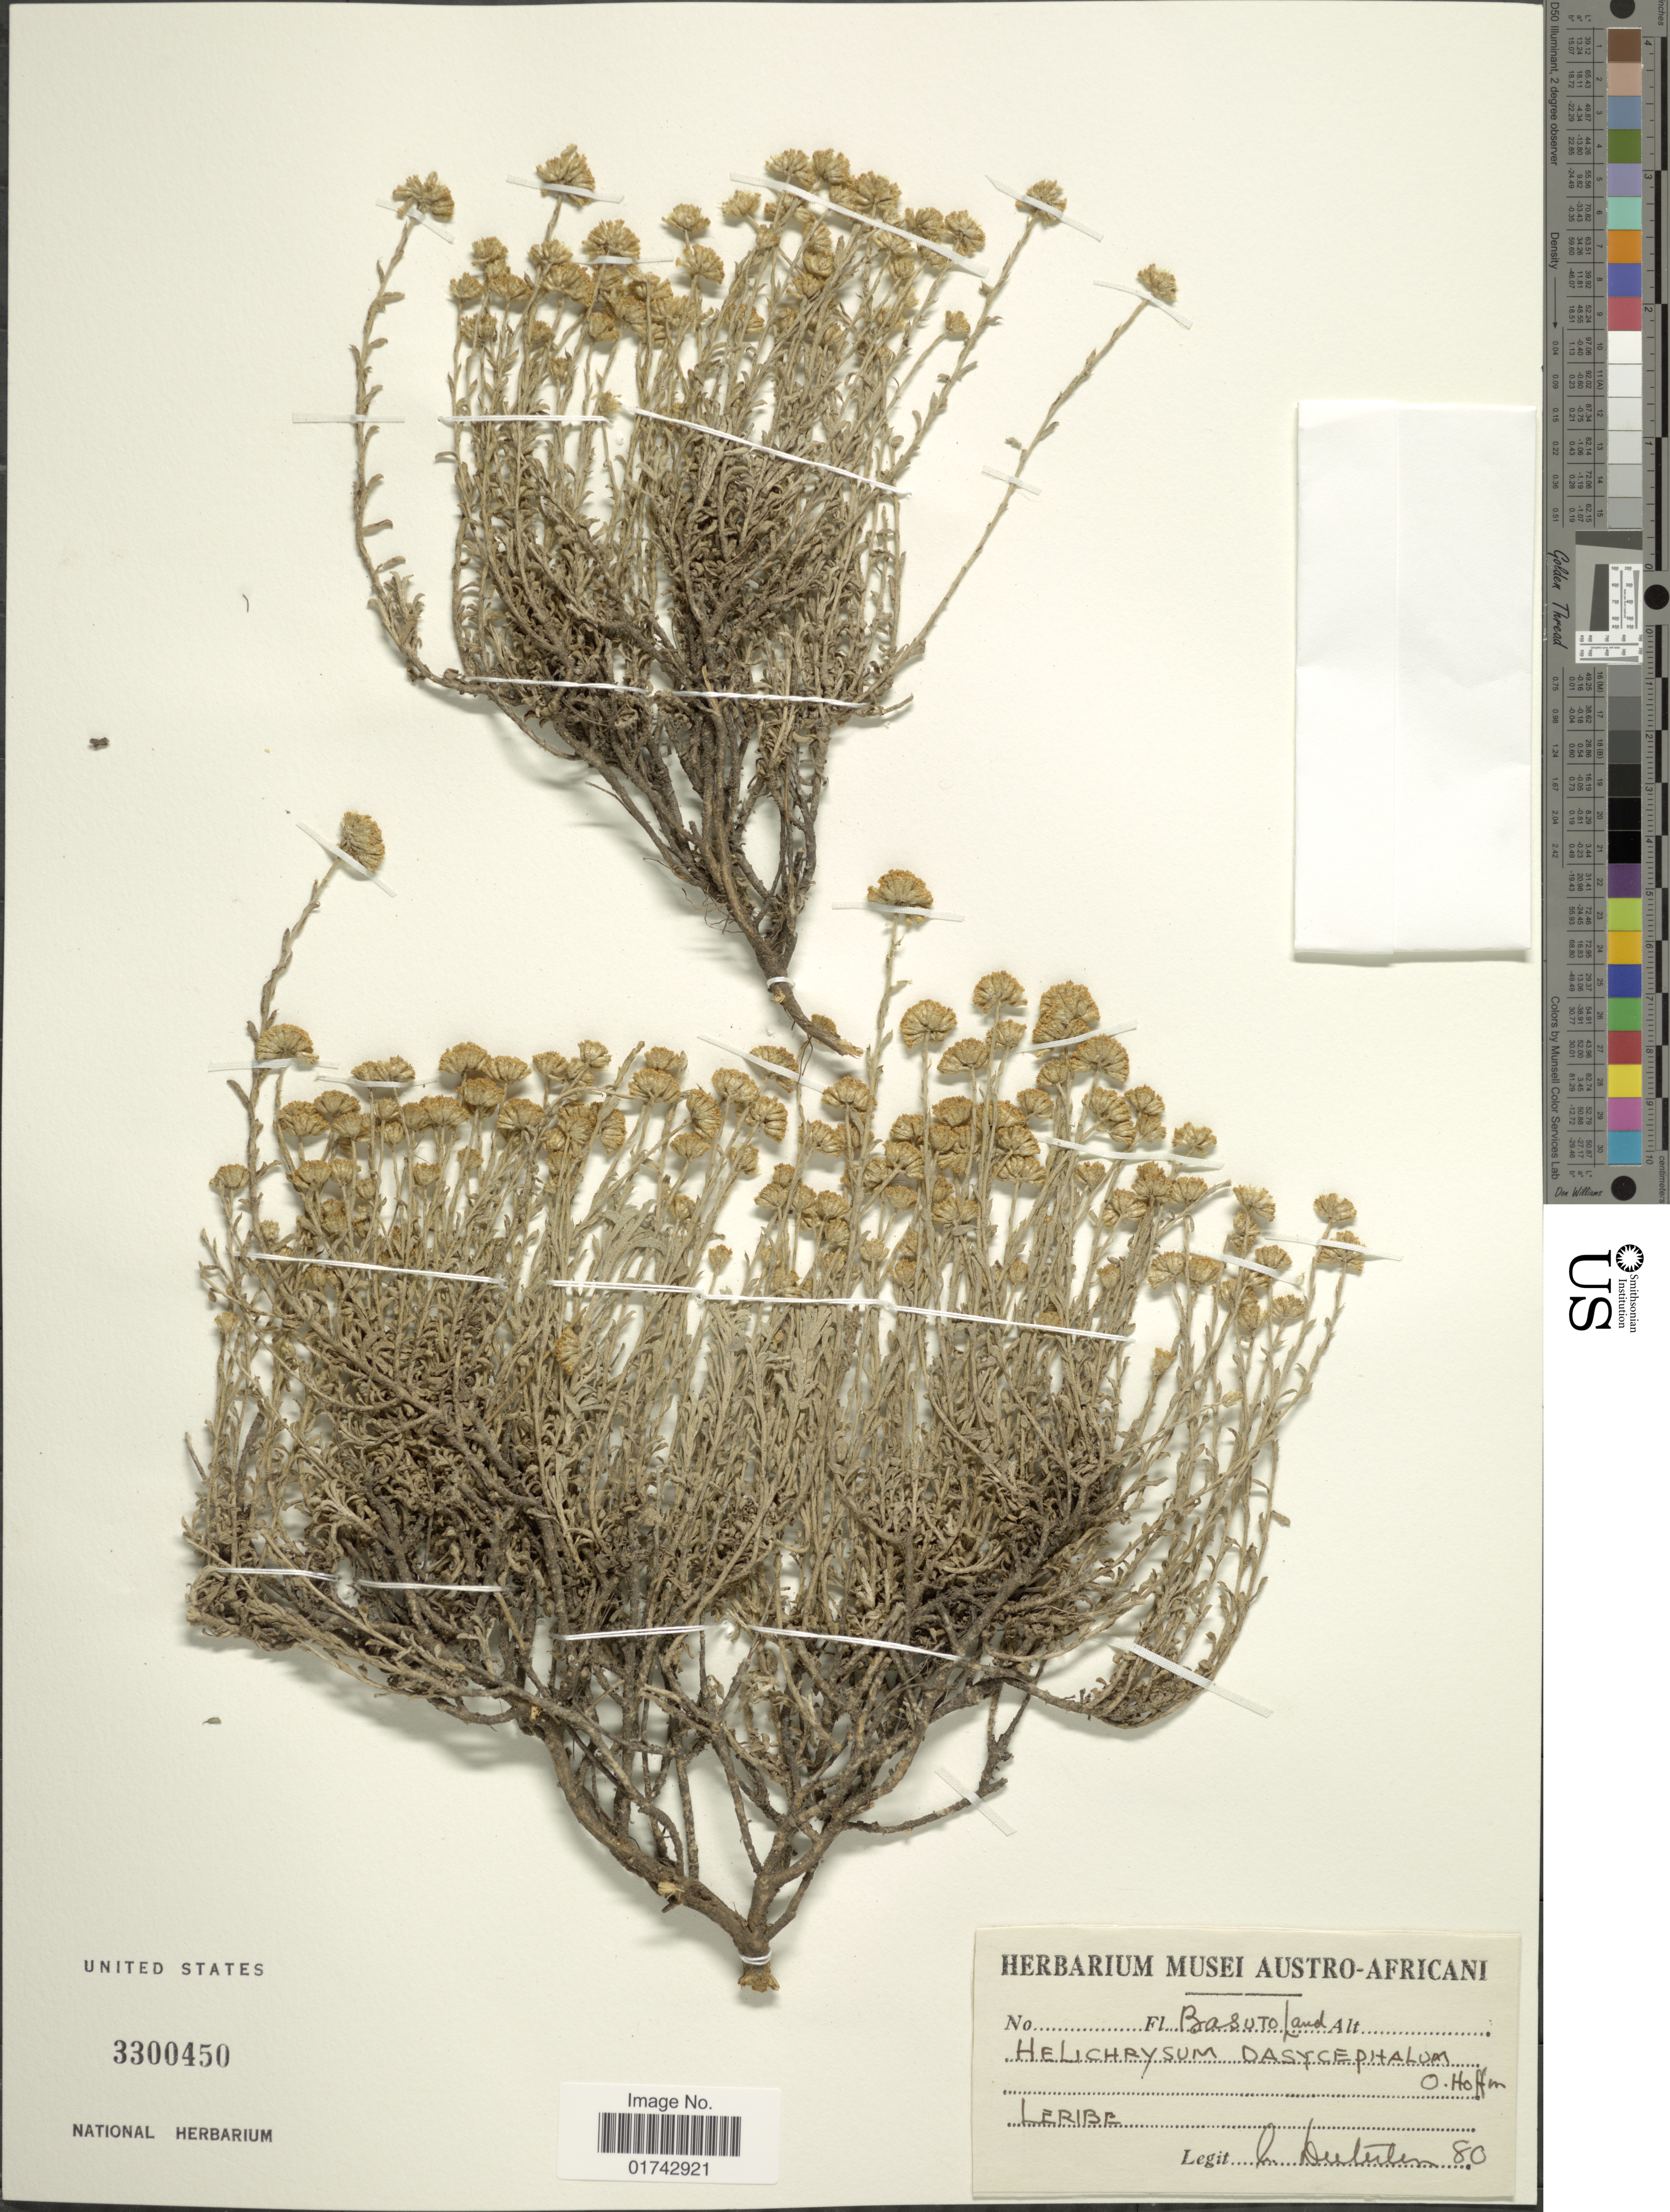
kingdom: Plantae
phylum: Tracheophyta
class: Magnoliopsida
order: Asterales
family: Asteraceae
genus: Helichrysum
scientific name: Helichrysum dasycephalum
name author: O. Hoffm.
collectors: L. Dutulet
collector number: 80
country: Lesotho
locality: Basutoland, Leribe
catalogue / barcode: US 3300450